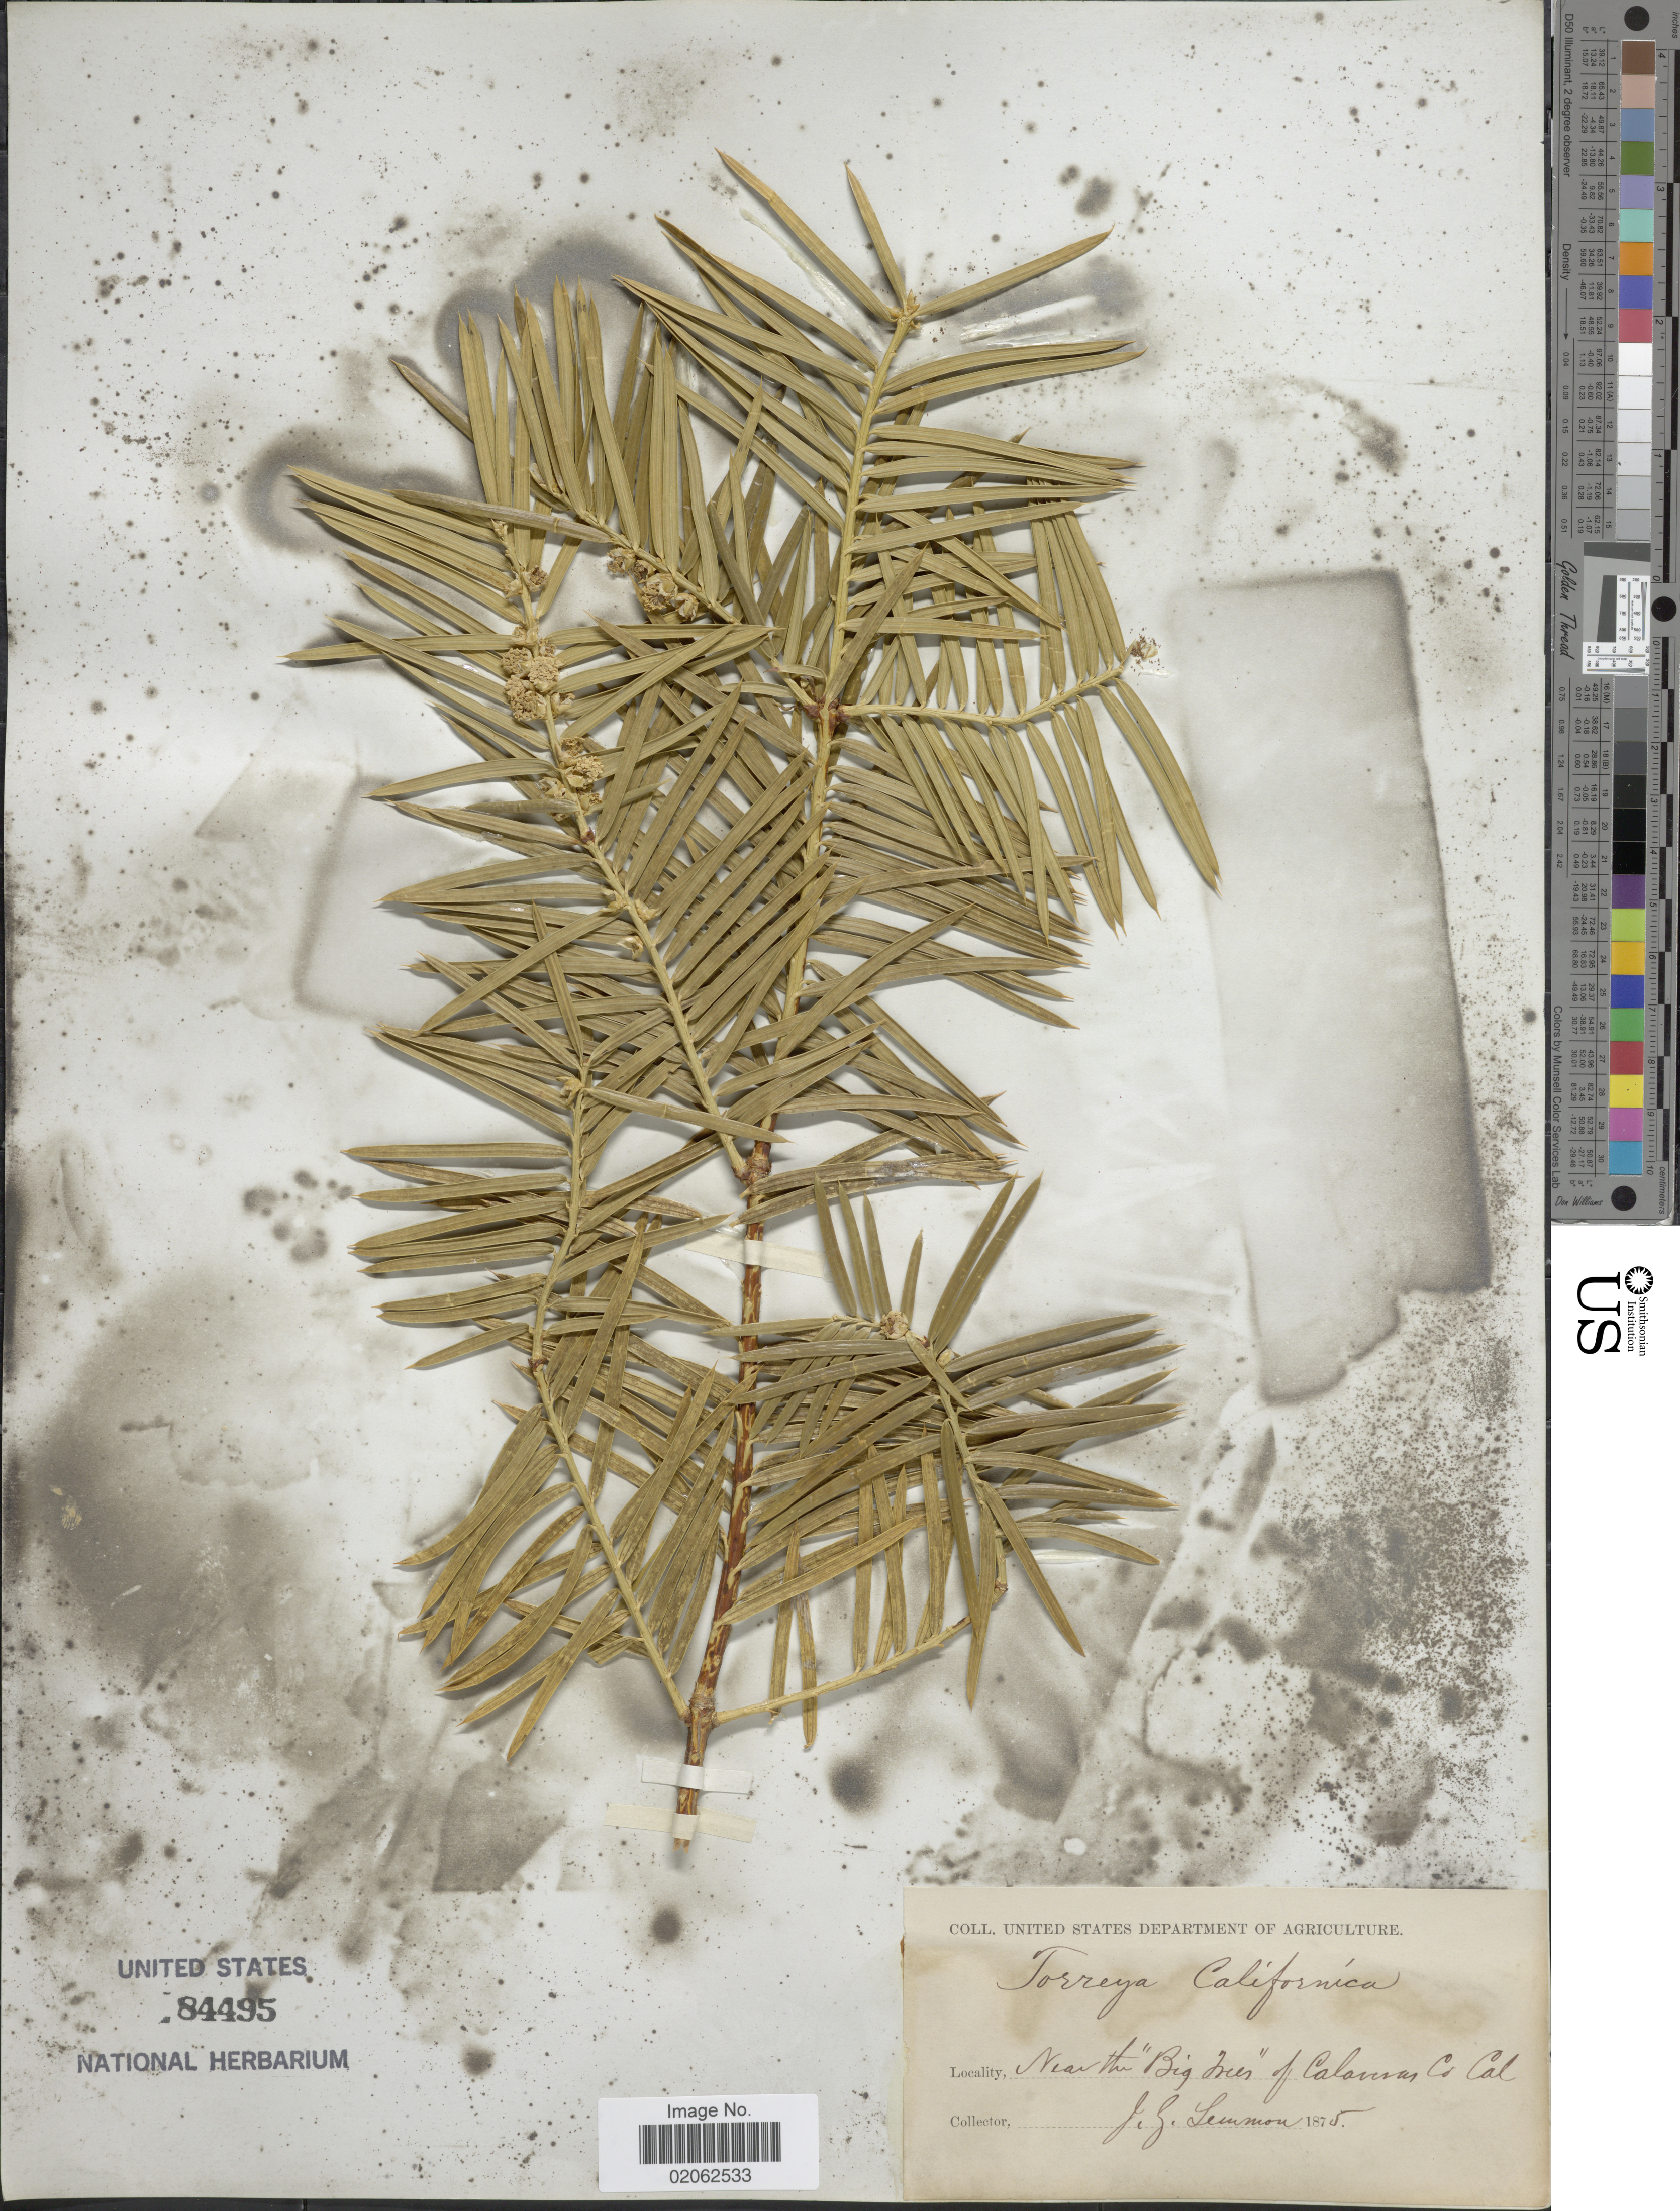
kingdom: Plantae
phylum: Tracheophyta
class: Pinopsida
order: Pinales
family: Taxaceae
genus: Torreya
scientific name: Torreya californica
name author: Torr.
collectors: J. Lemmon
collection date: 1875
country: United States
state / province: California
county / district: Calaveras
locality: Near the "Big Trees" of Calaveras Co. Cal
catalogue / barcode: US 84495